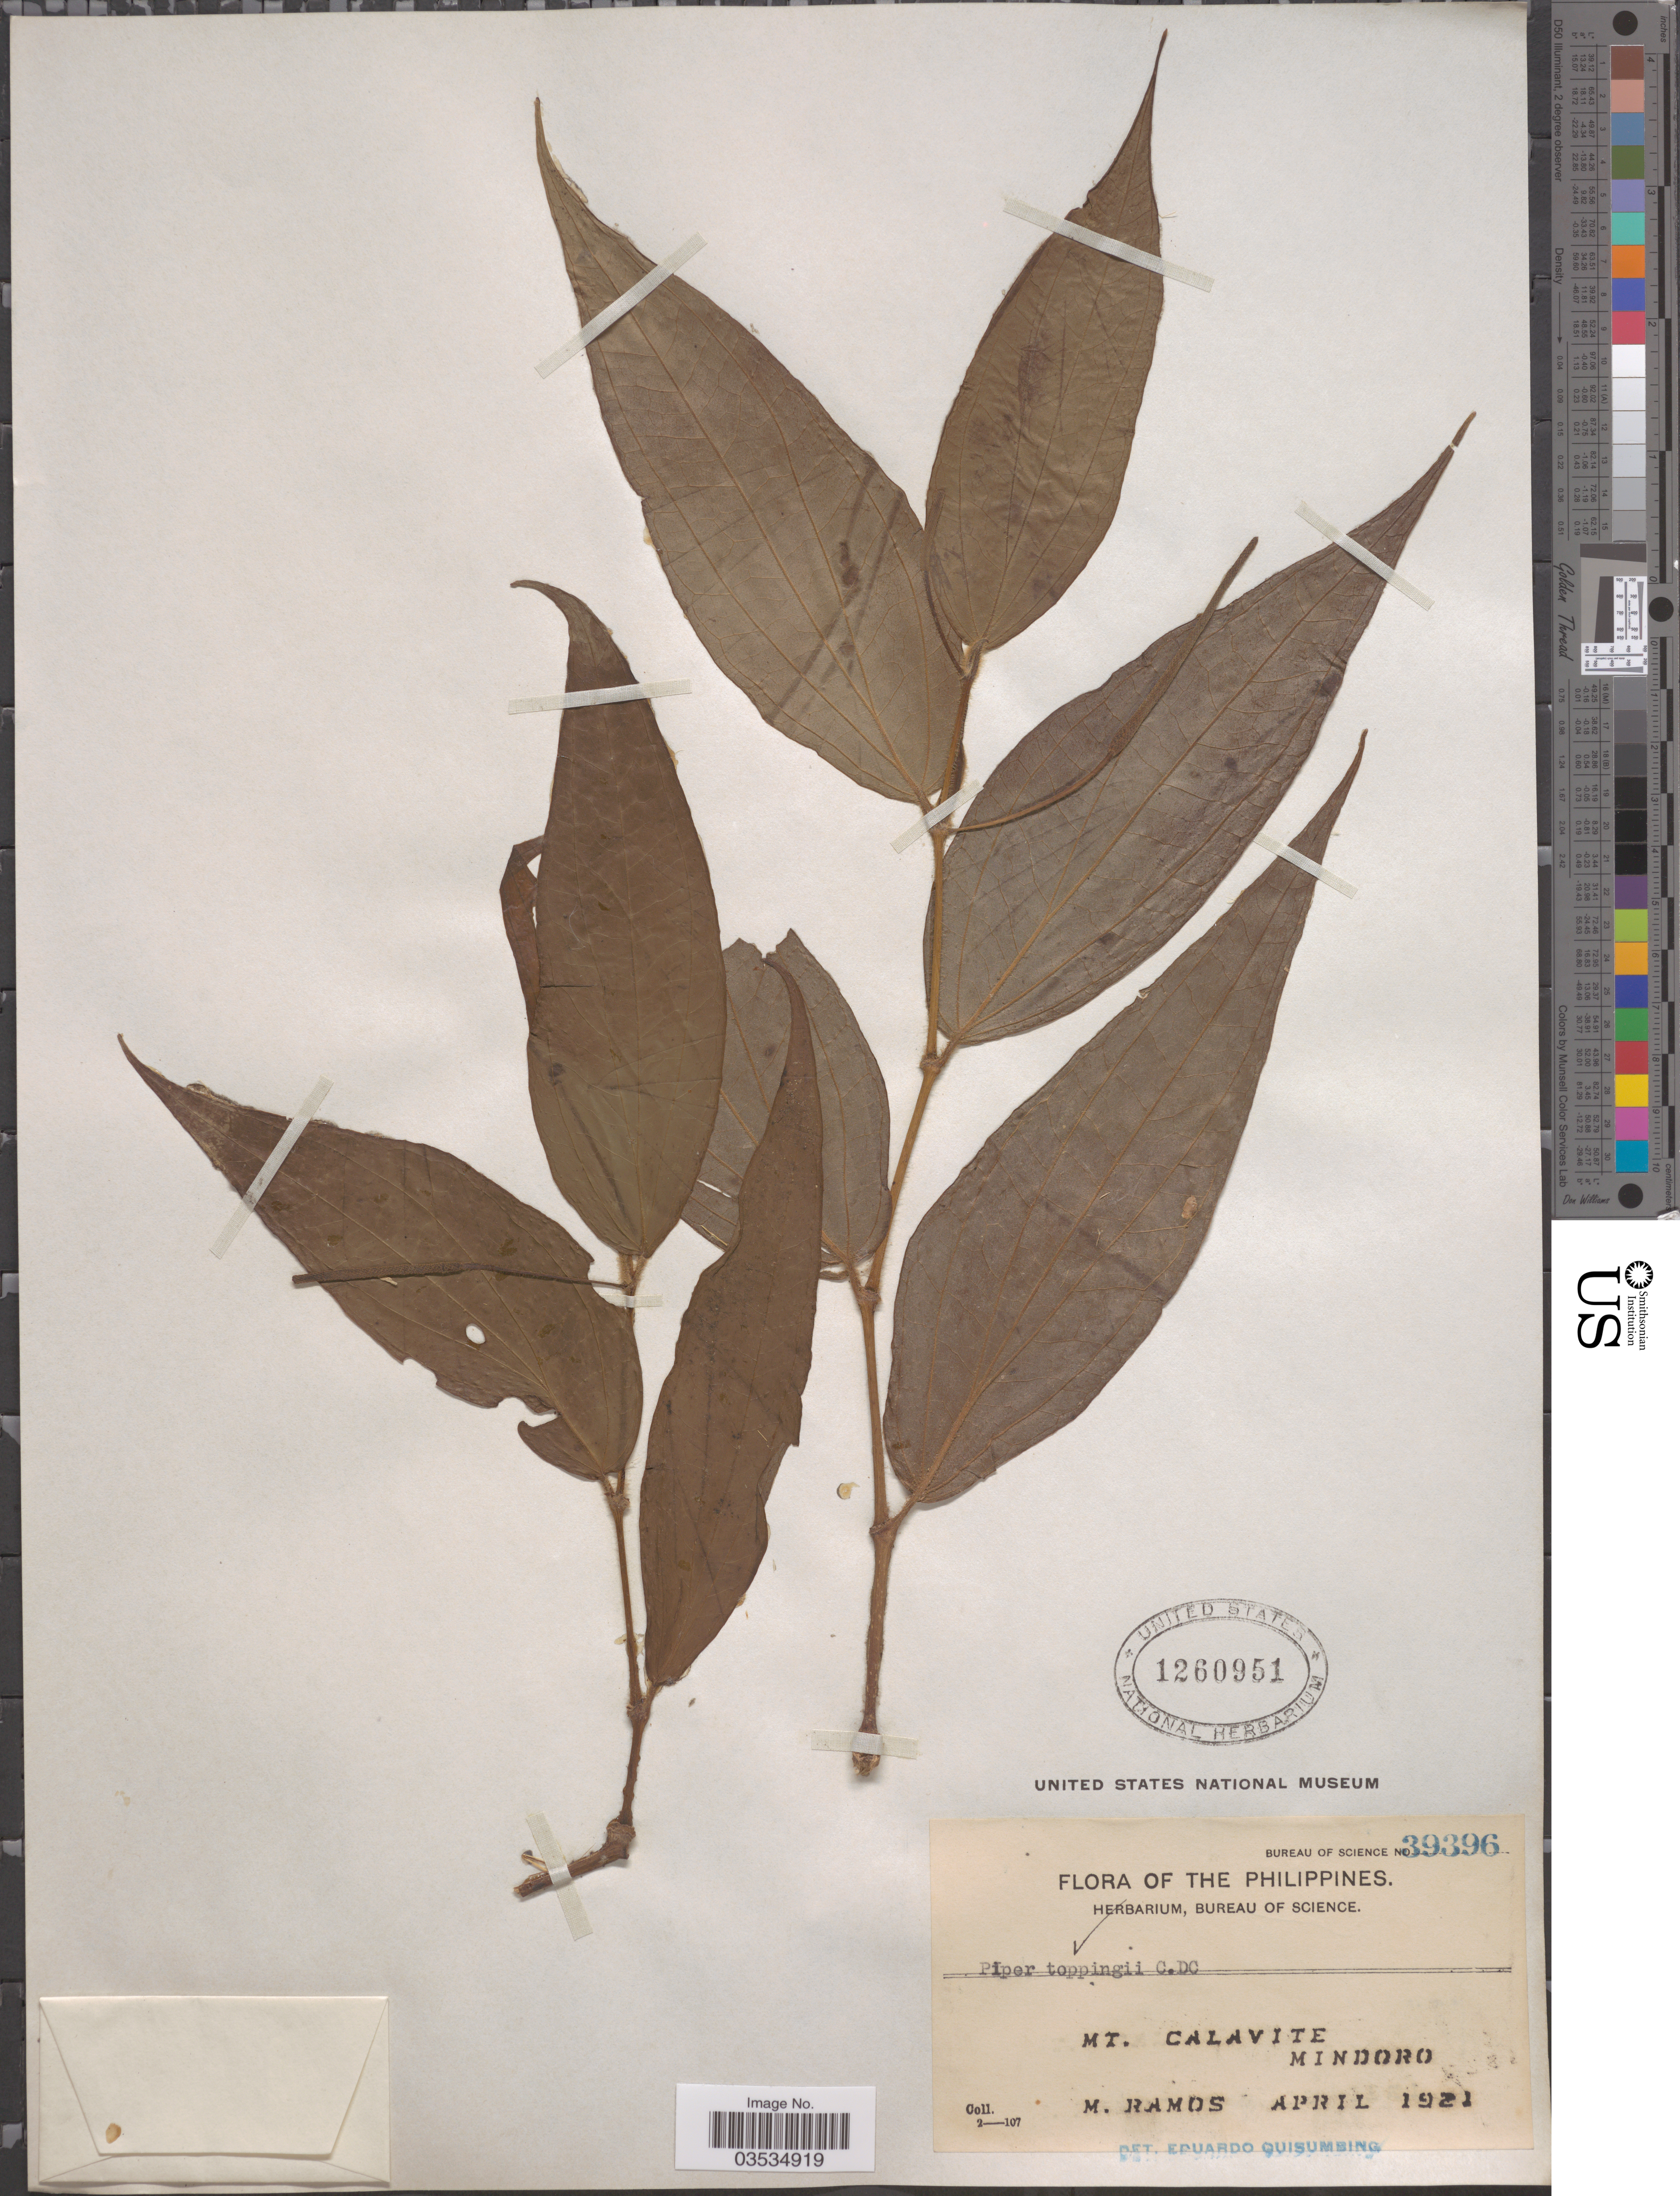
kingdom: Plantae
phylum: Tracheophyta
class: Magnoliopsida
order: Piperales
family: Piperaceae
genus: Piper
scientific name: Piper toppingii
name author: C. DC. in Elmer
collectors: M. Ramos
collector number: Bureau of Science 39396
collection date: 1921-04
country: Philippines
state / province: Mimaropa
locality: Mt. Calavite. Mindoro.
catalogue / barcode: US 1260951